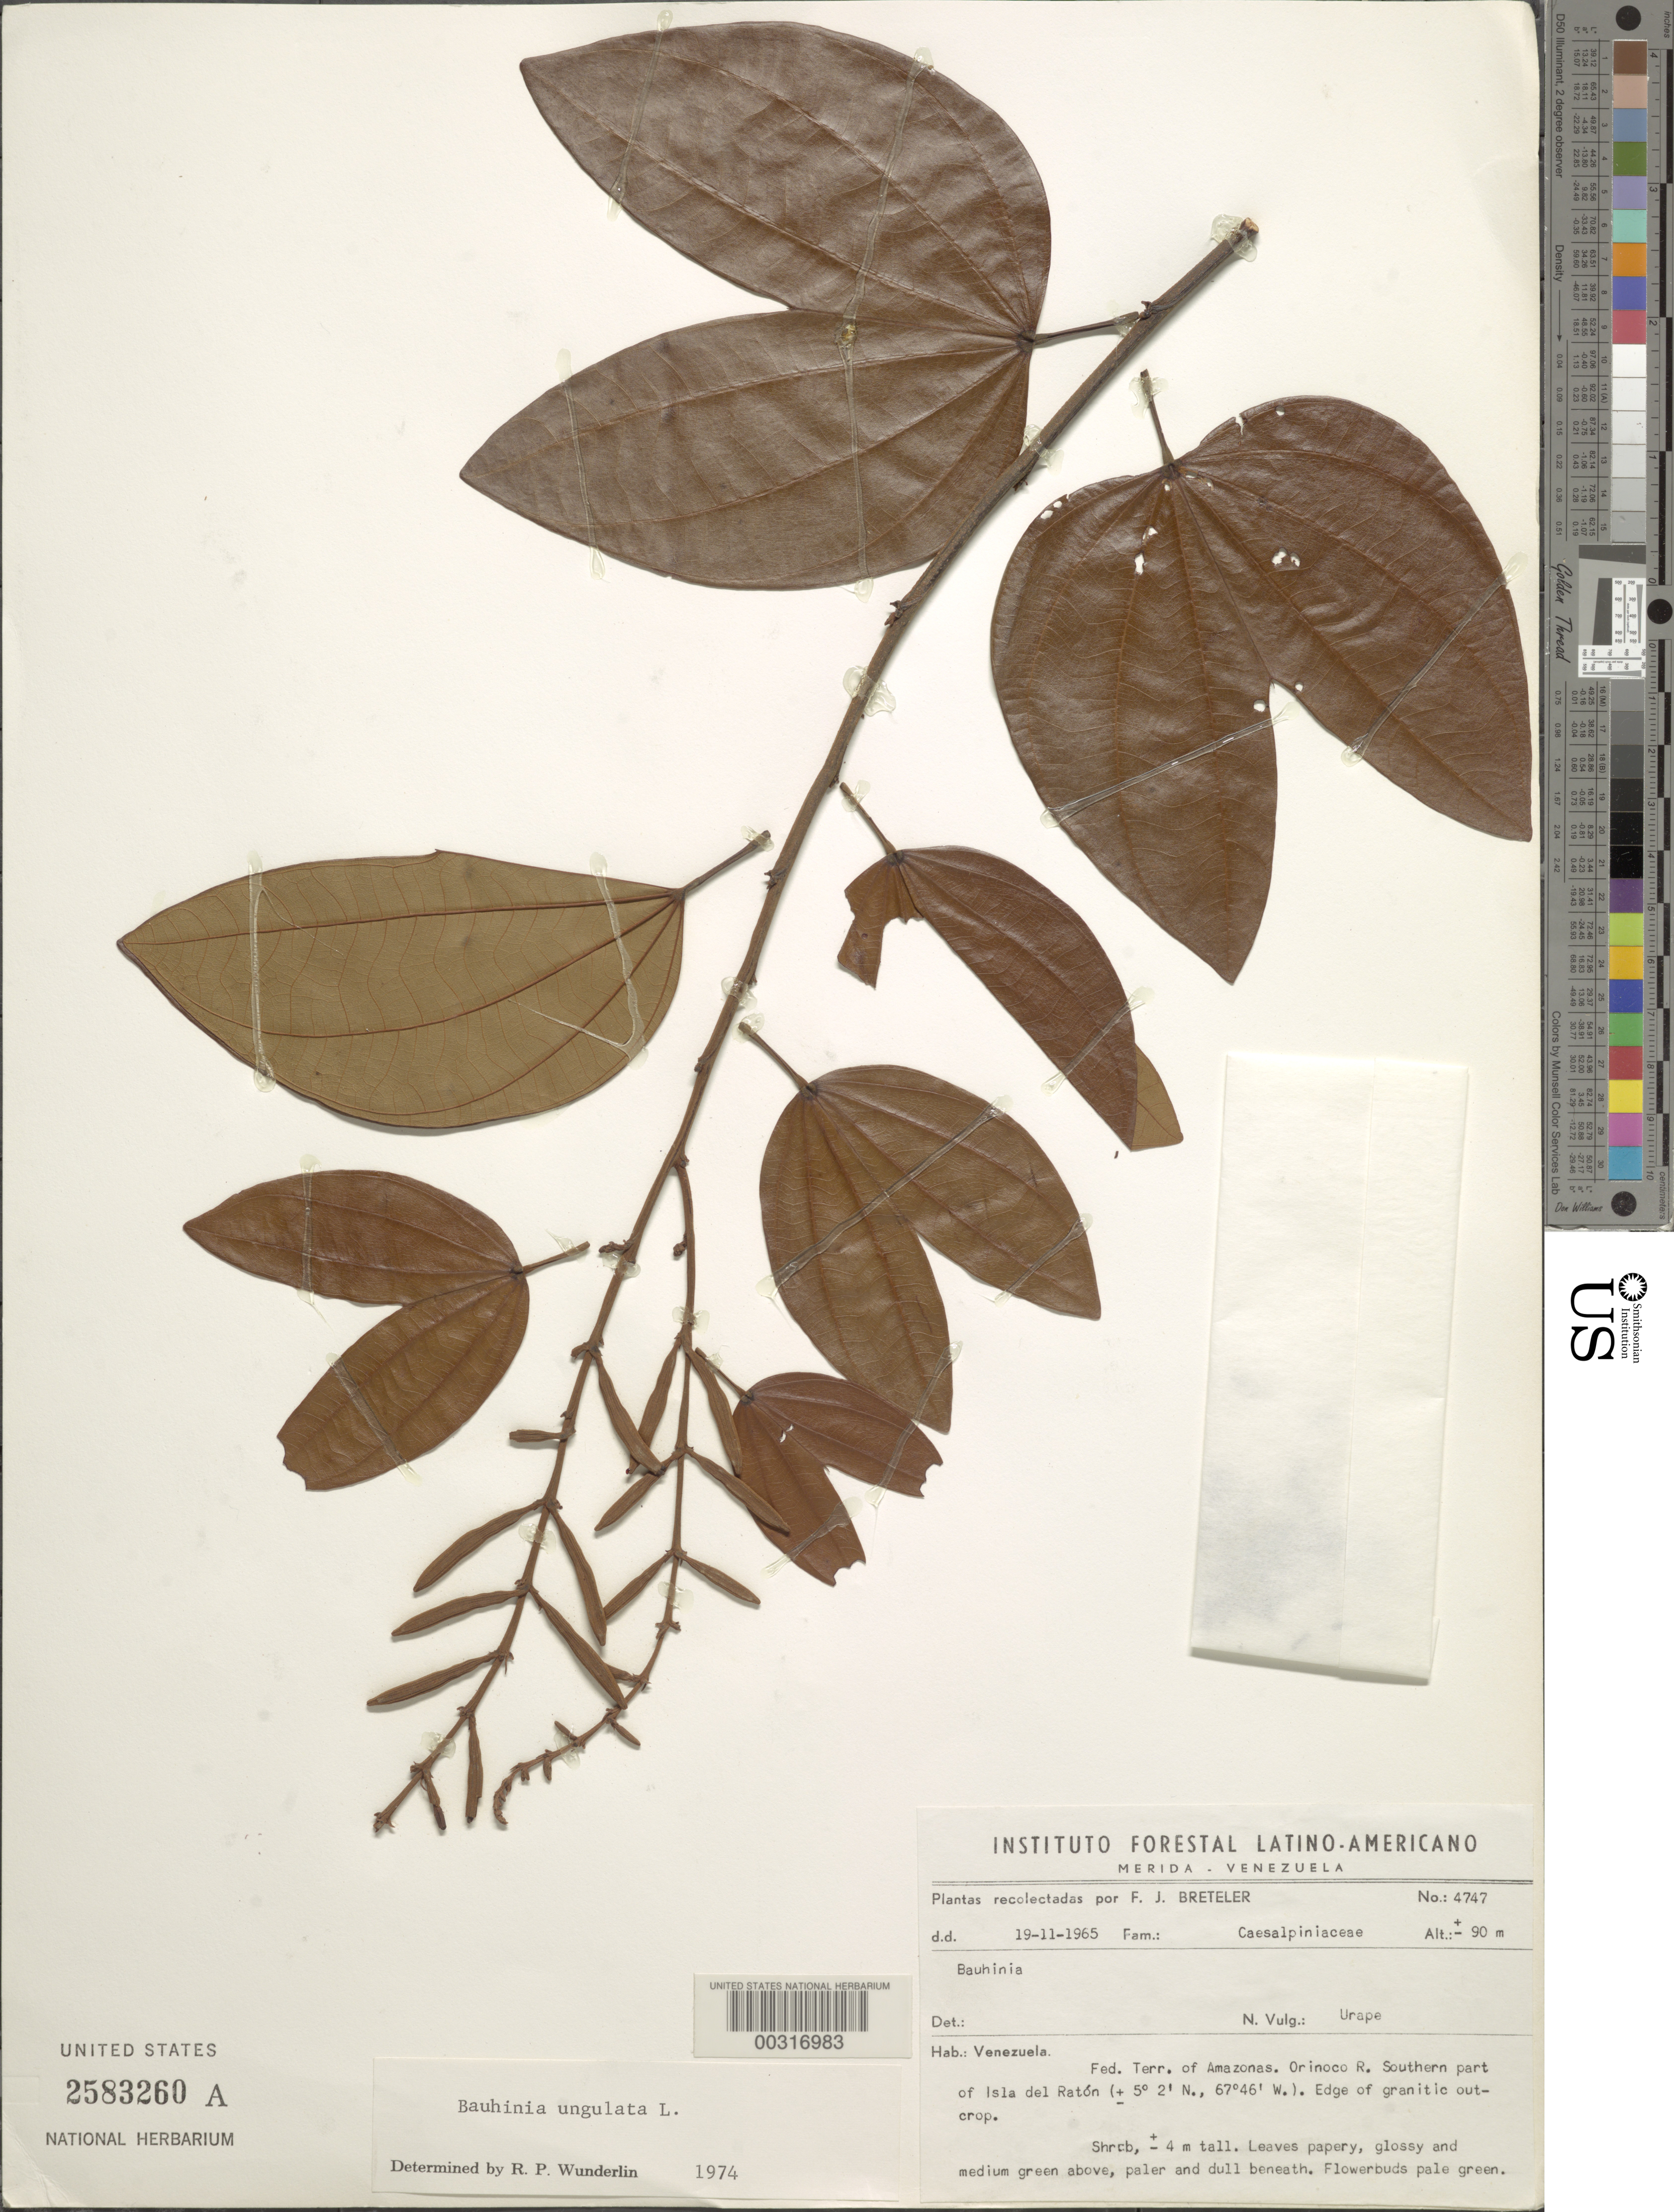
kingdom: Plantae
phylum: Tracheophyta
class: Magnoliopsida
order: Fabales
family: Fabaceae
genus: Bauhinia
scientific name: Bauhinia ungulata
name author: L.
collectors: F. J. Breteler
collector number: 4747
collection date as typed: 19 Nov 1965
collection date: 1965-11-19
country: Venezuela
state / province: Amazonas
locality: Rio orinoco, southern part of isla del raton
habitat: Edge of granitic outcrop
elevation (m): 90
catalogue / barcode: US 2583260A